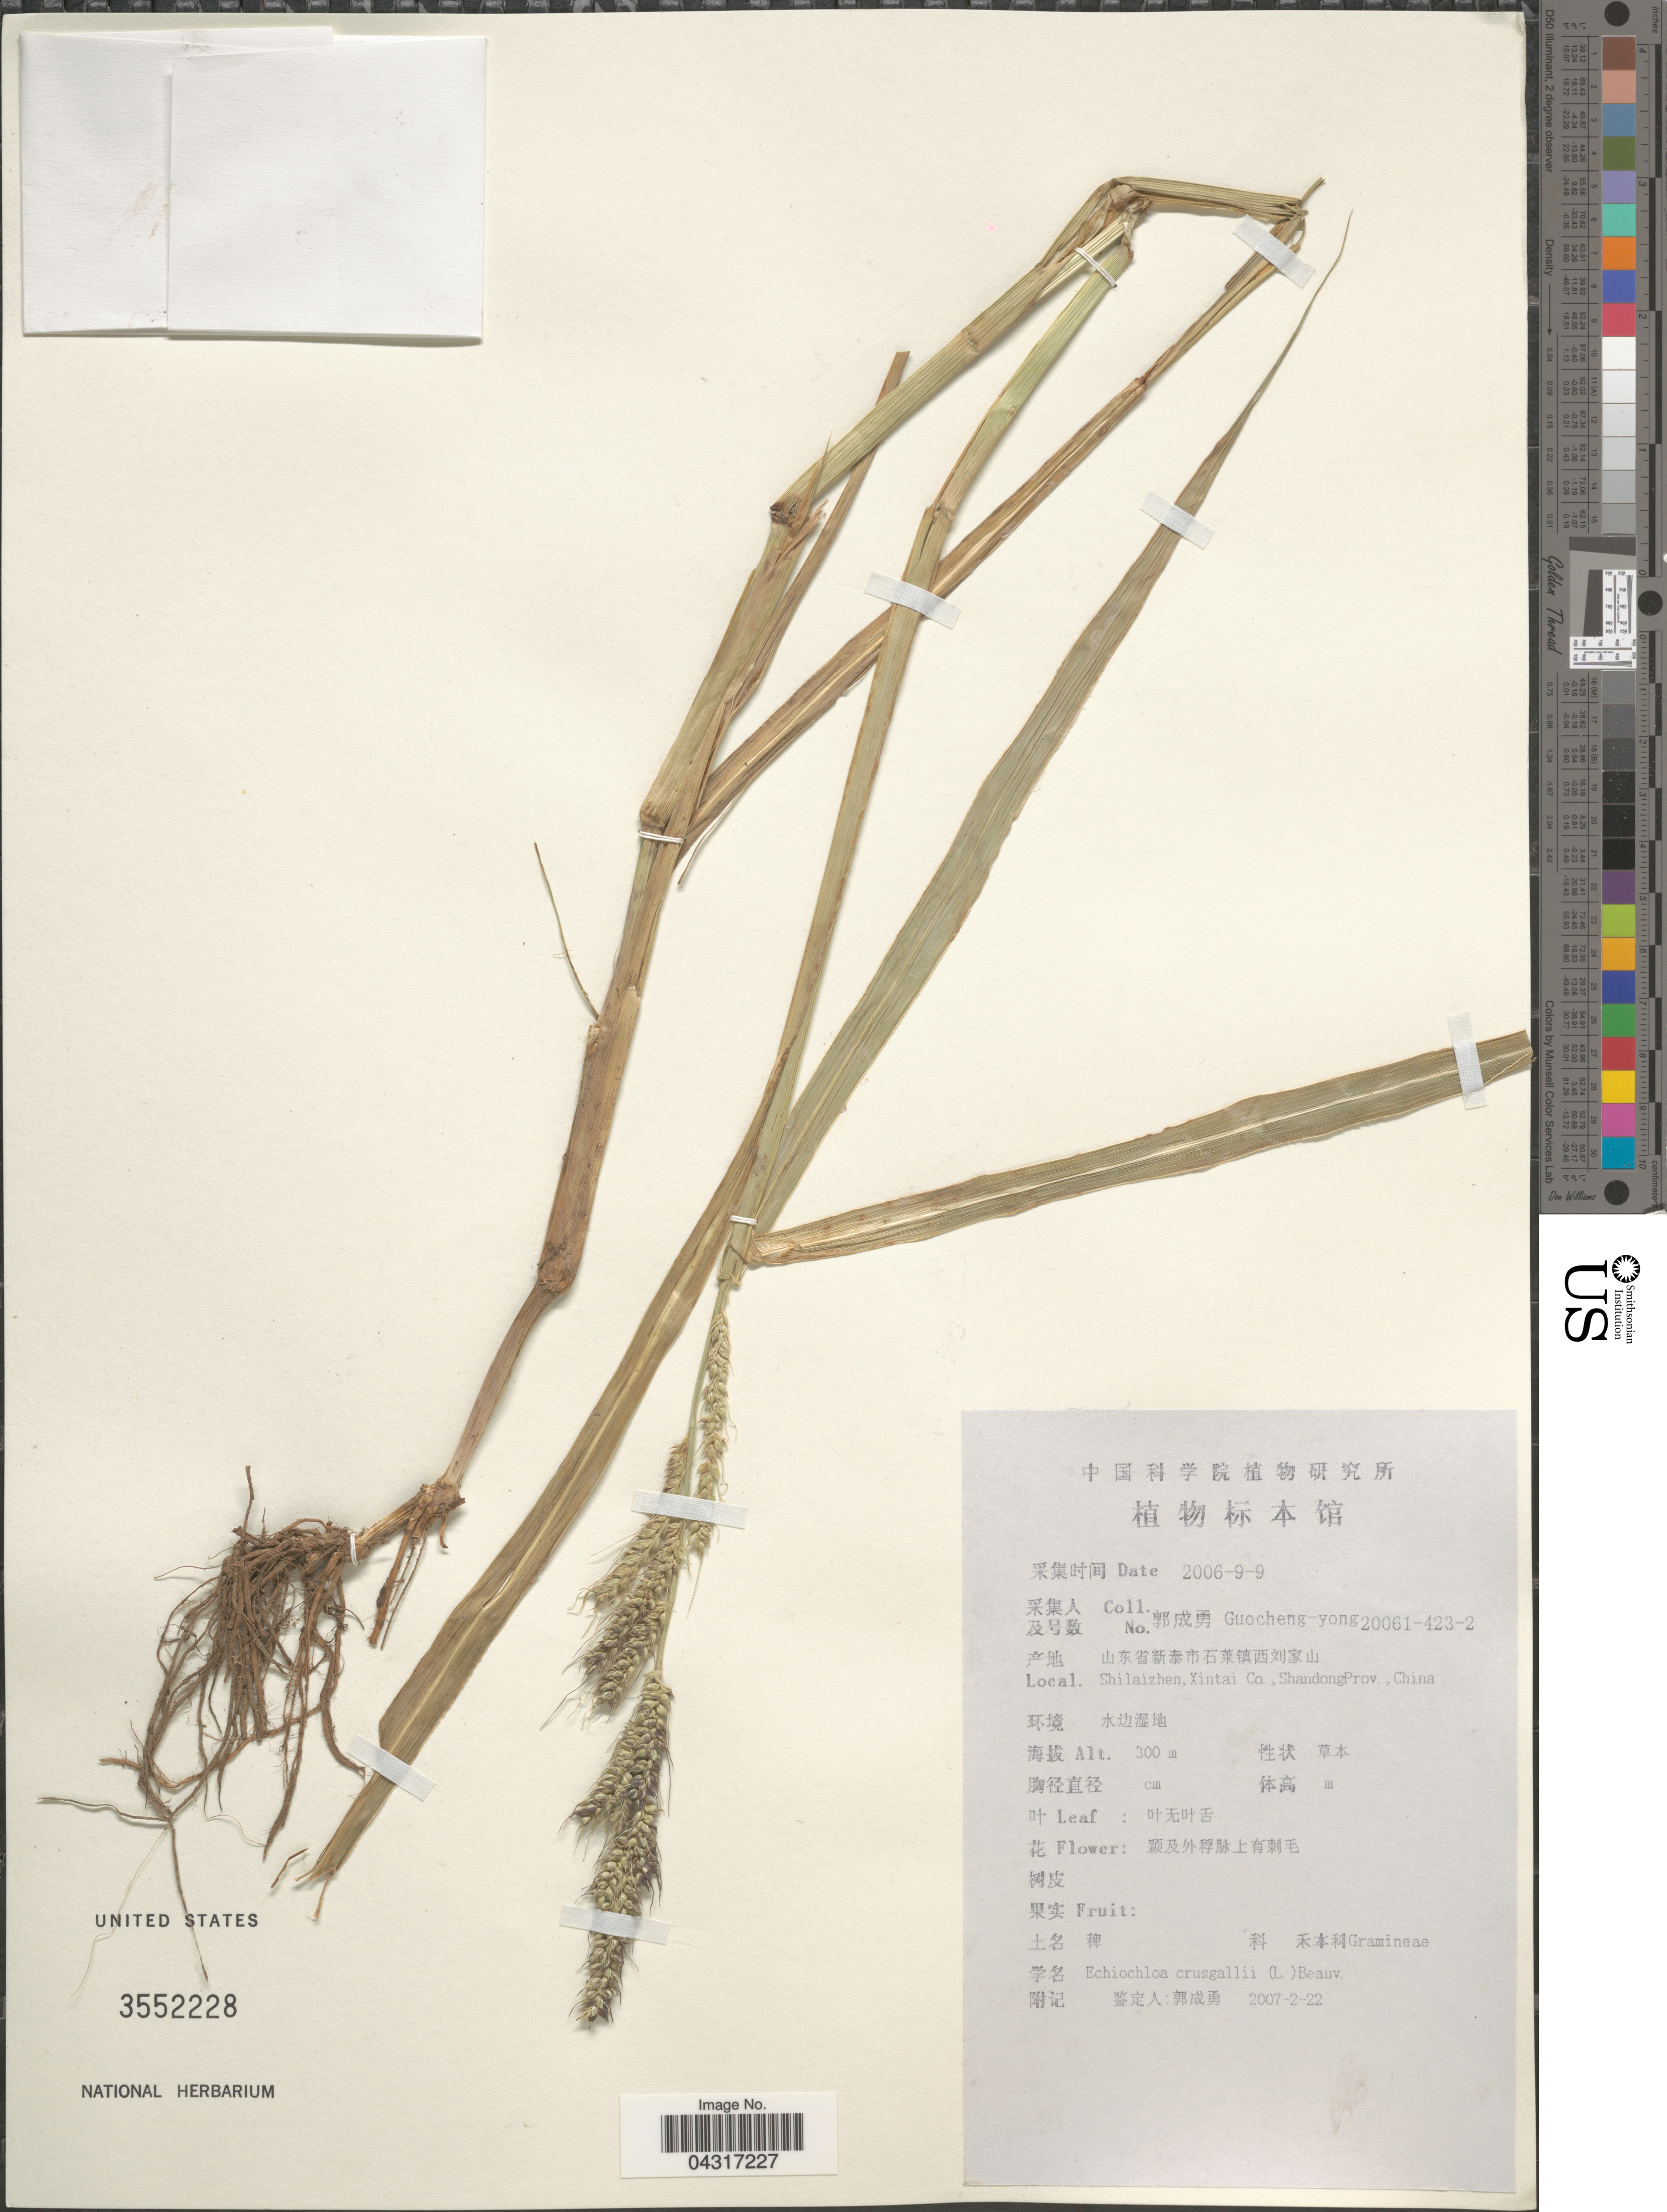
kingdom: Plantae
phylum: Tracheophyta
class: Liliopsida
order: Poales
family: Poaceae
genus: Echinochloa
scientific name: Echinochloa crus-galli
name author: (L.) P. Beauv.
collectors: Guo cheng-yong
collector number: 2061-423-2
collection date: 2006-09-09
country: China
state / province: Shandong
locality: Shilaizhen, Xintai Co.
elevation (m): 300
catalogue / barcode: US 3552228